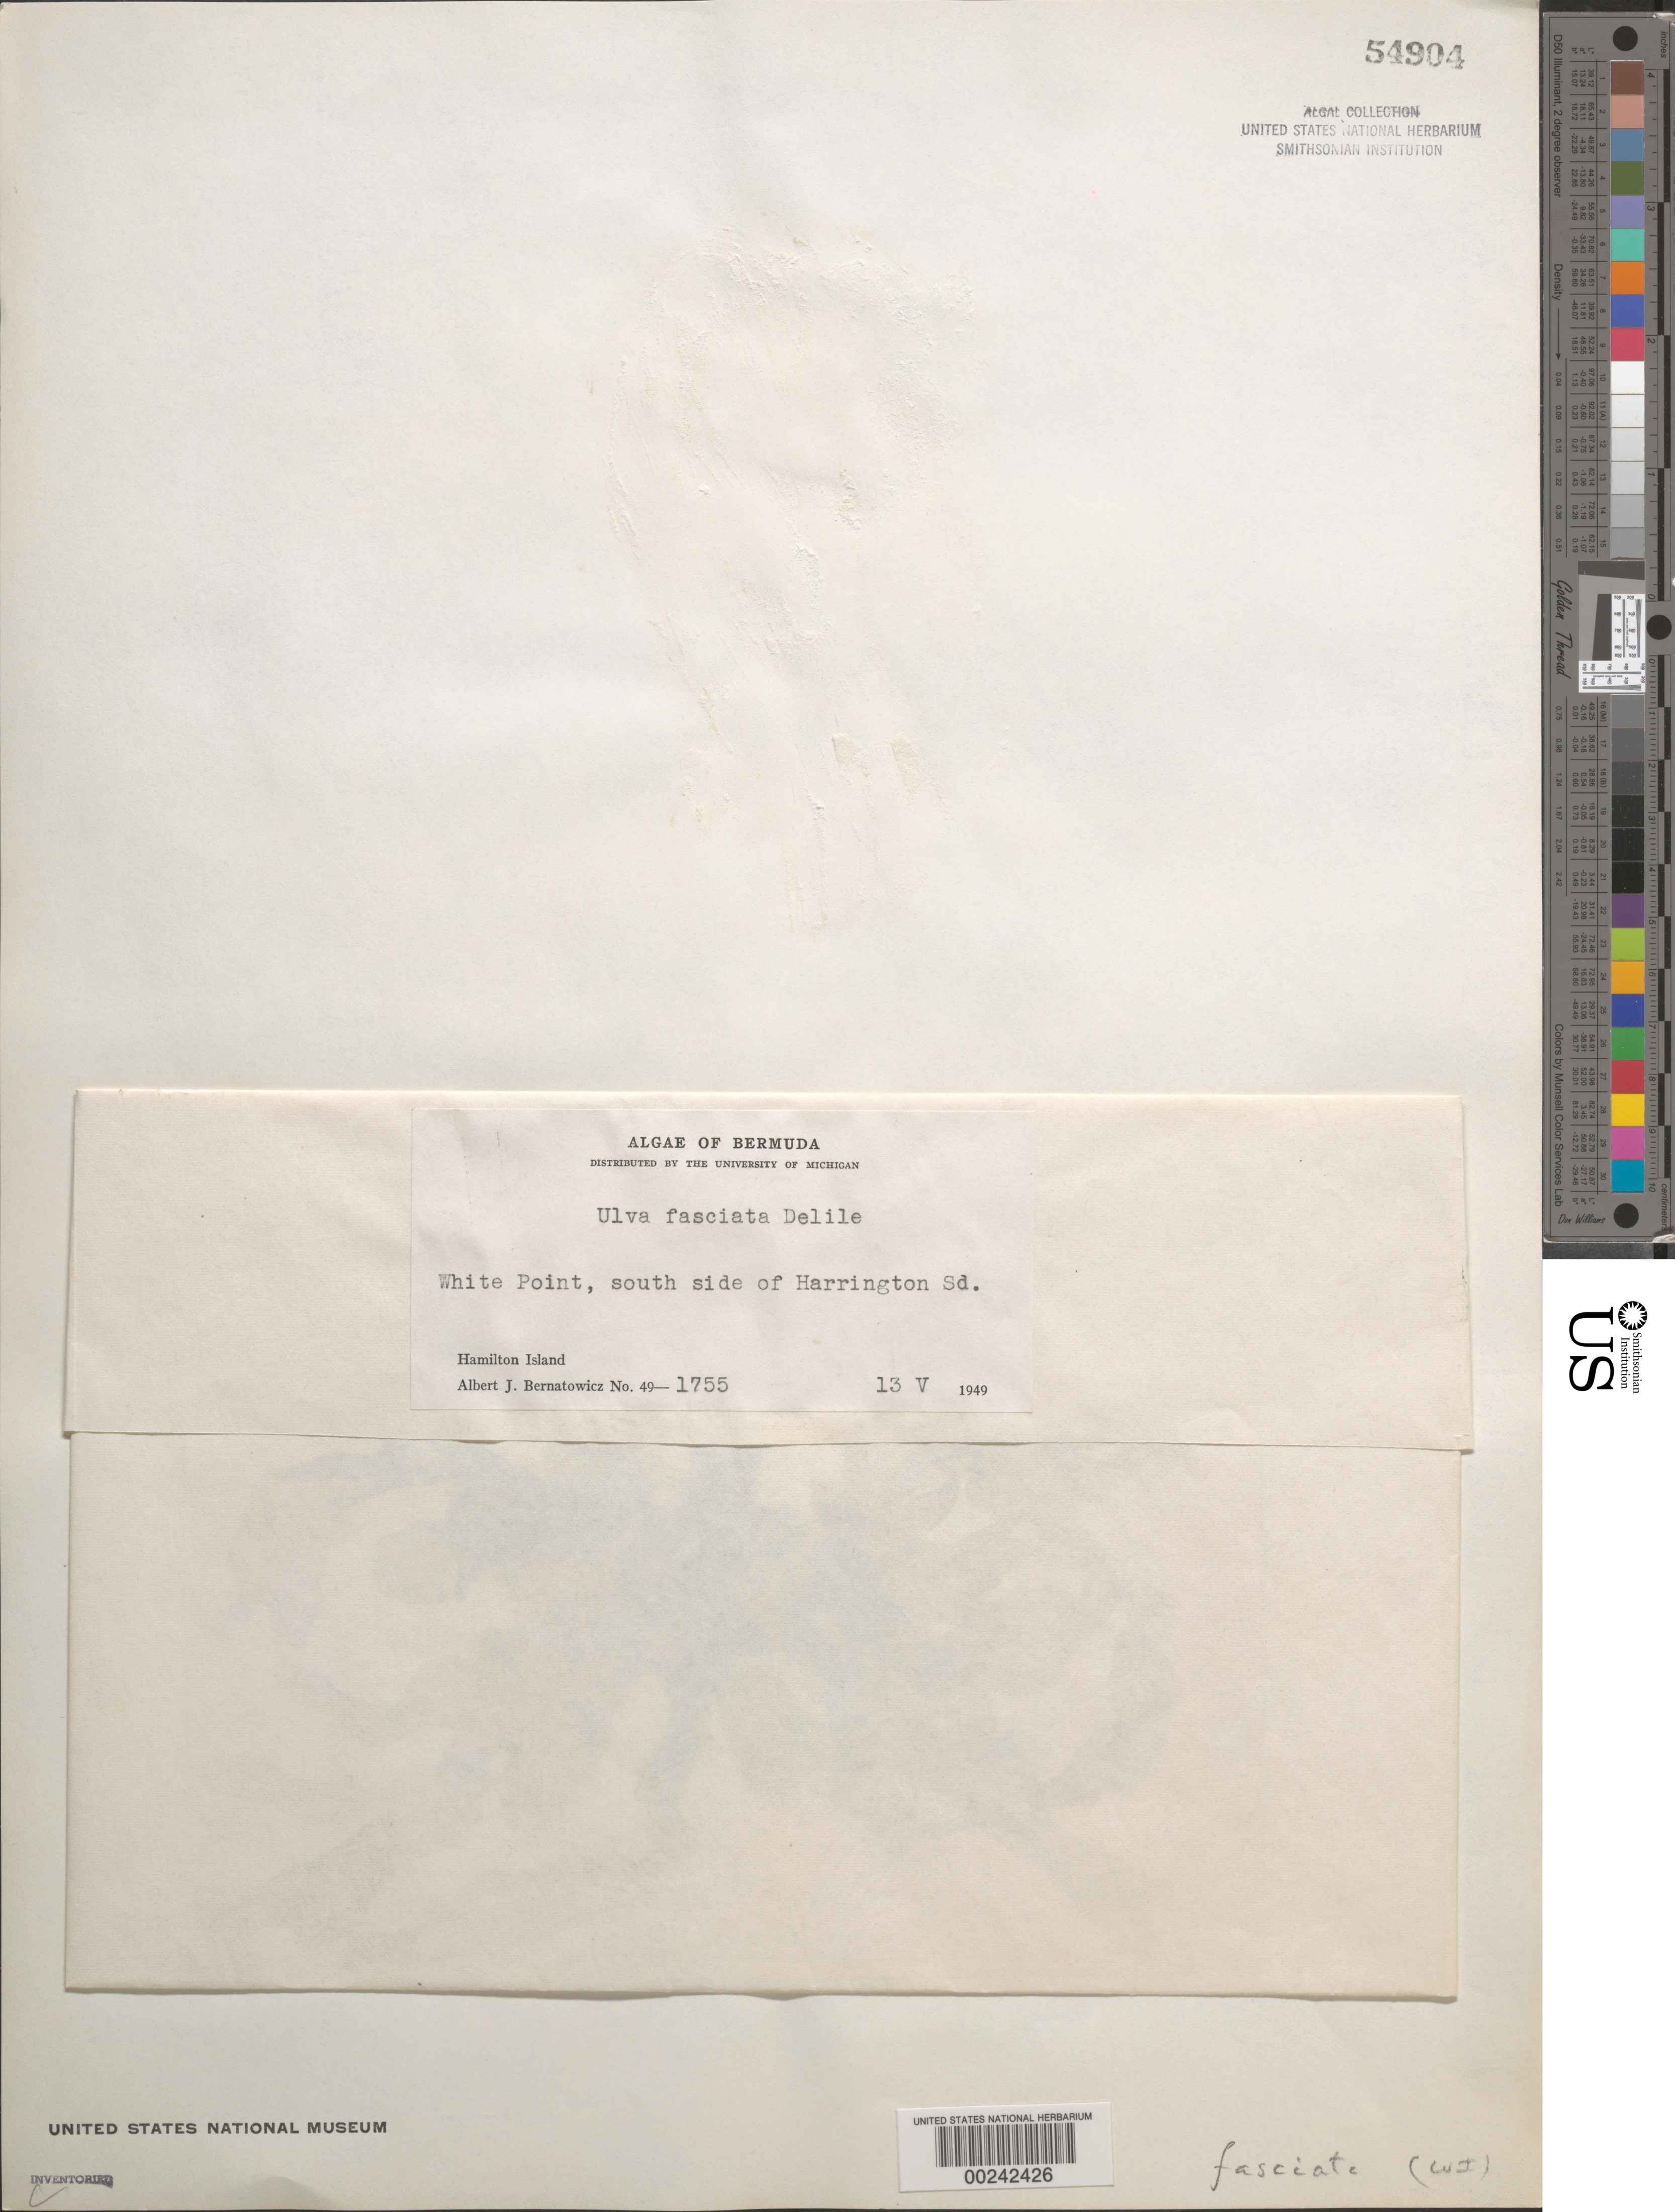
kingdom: Plantae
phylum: Chlorophyta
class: Ulvophyceae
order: Ulvales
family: Ulvaceae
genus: Ulva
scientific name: Ulva lactuca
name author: L.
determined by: Algae name updating Project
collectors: A. Bernatowicz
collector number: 49-1755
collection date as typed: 13 May 1949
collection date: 1949-05-13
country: Bermuda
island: Bermuda Island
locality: White Point, south Harrington Sound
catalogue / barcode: US 54904